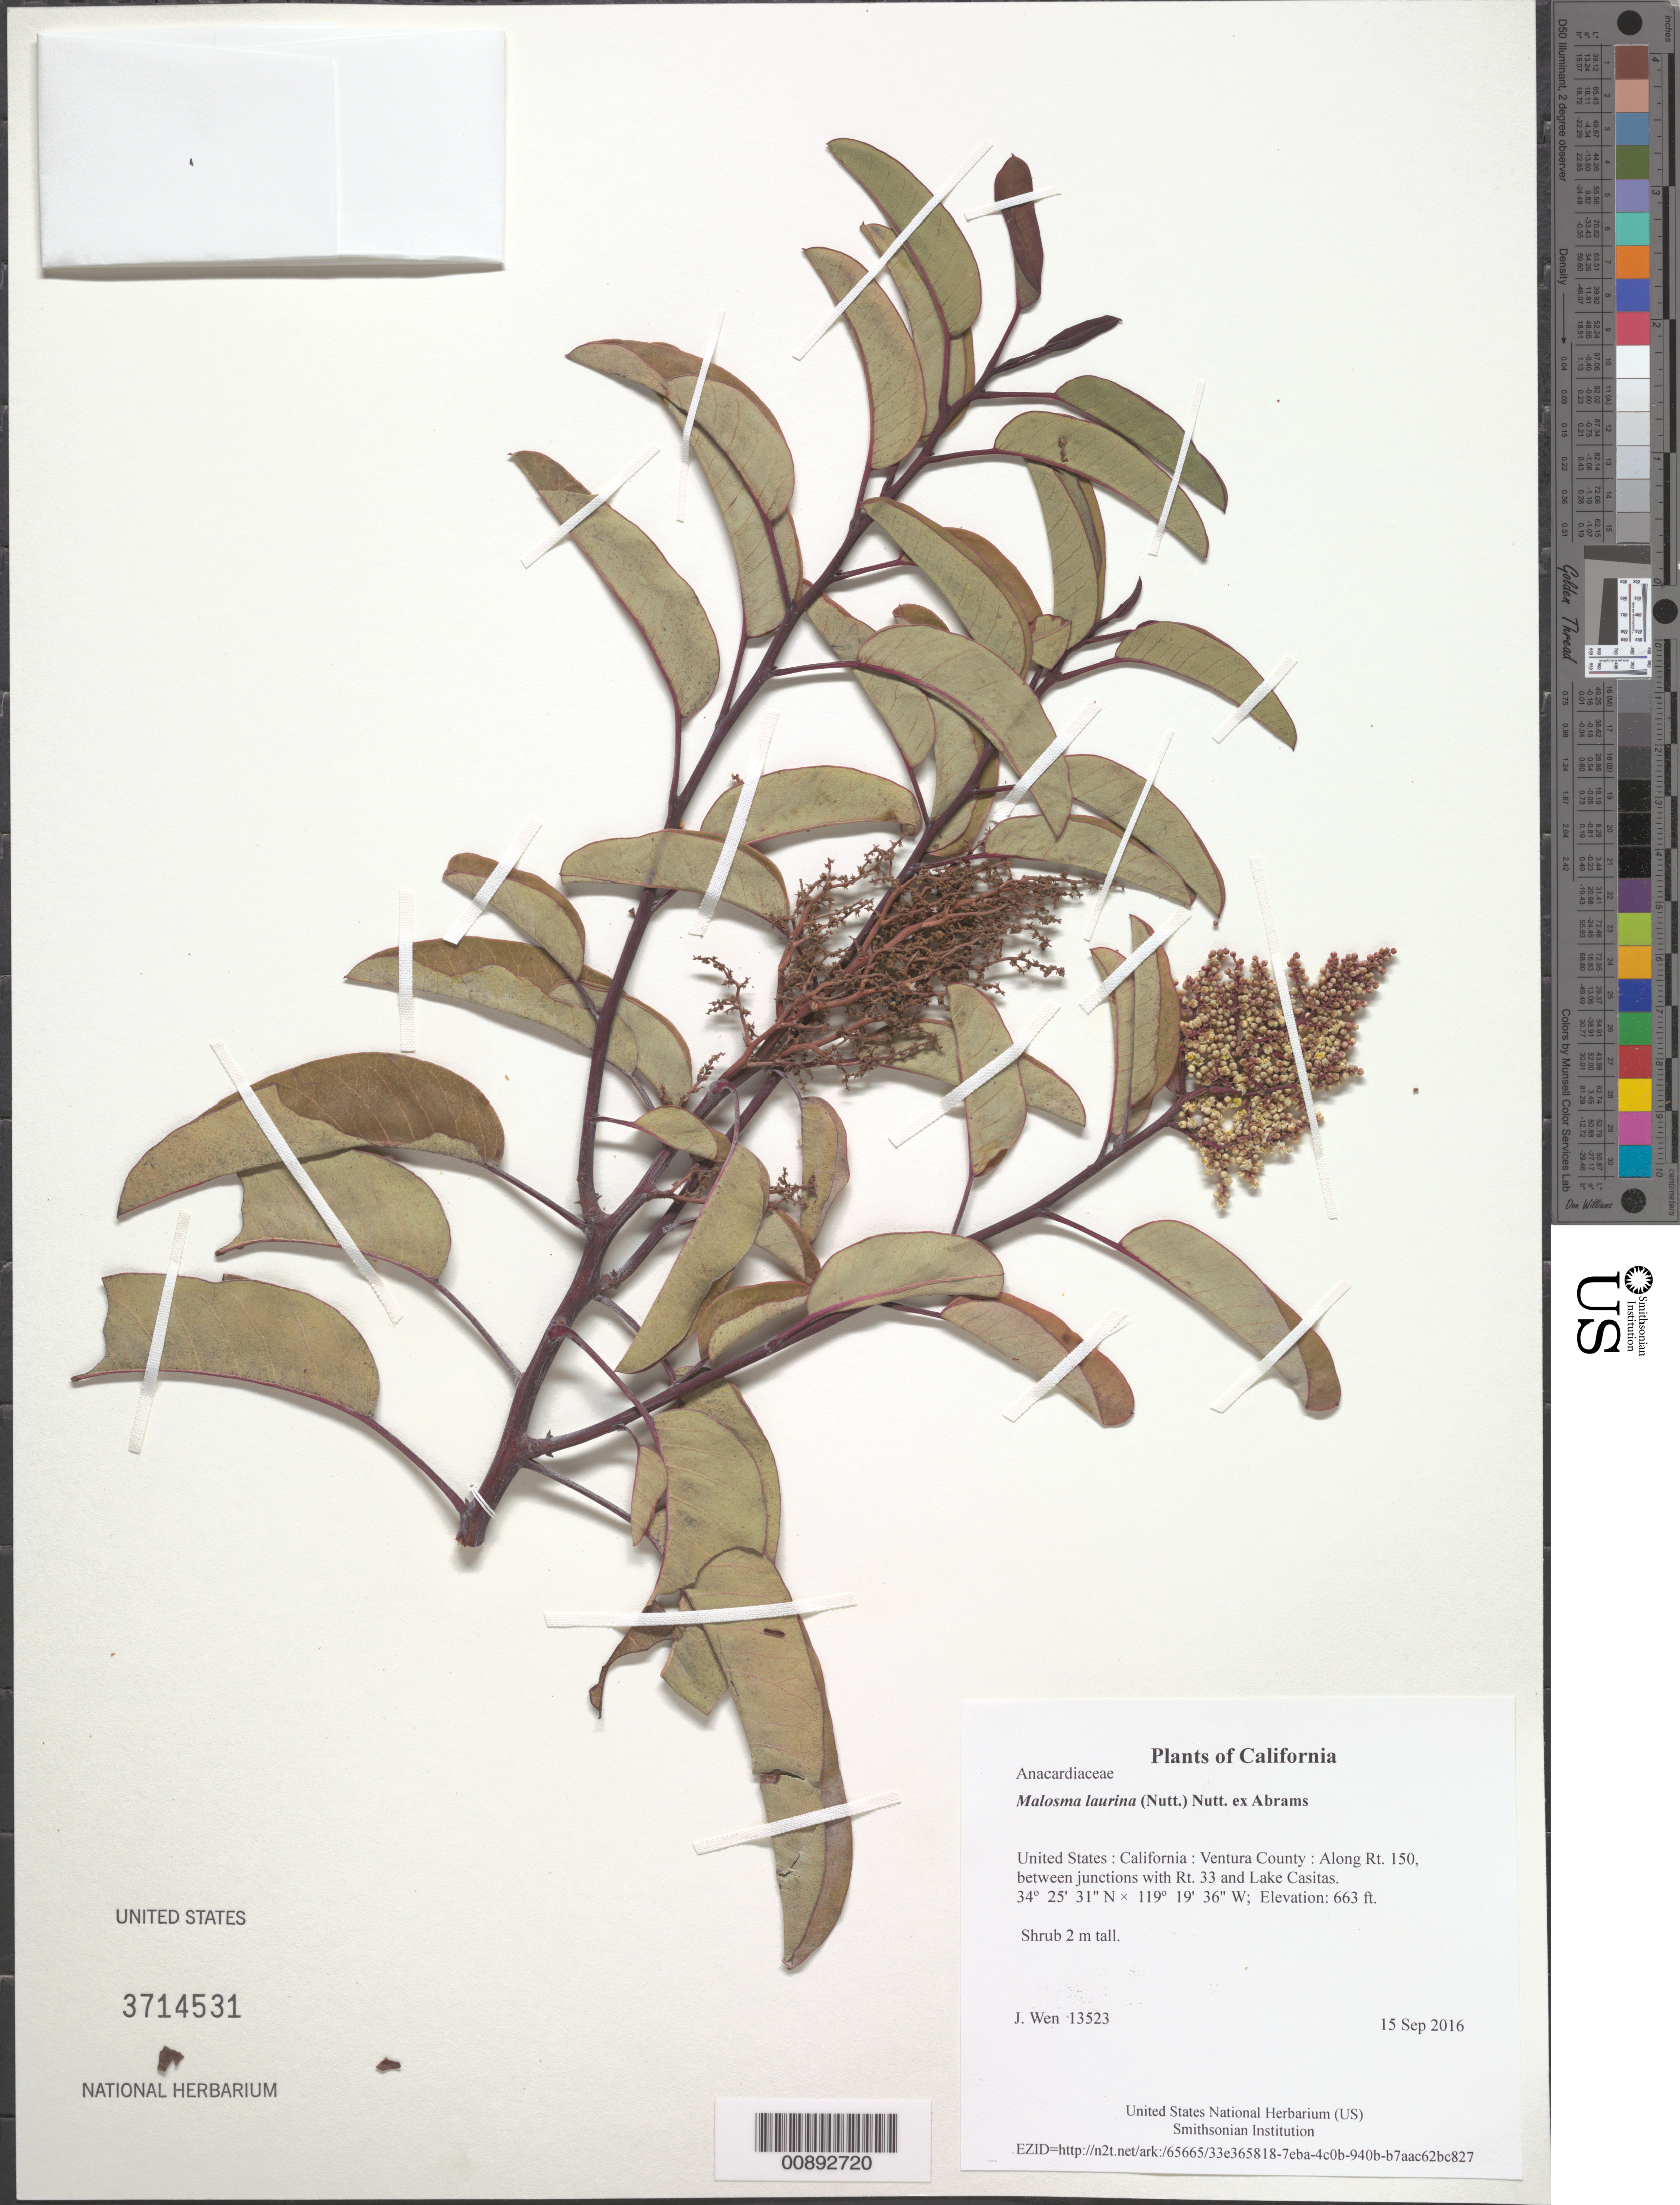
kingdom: Plantae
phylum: Tracheophyta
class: Magnoliopsida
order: Sapindales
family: Anacardiaceae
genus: Malosma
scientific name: Malosma laurina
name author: (Nutt.) Nutt. ex Abrams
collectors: J. Wen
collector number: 13523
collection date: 2016-09-15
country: United States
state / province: California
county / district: Ventura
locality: Along Rt. 150, between junctions with Rt. 33 and Lake Casitas.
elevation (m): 202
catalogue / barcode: US 3714531